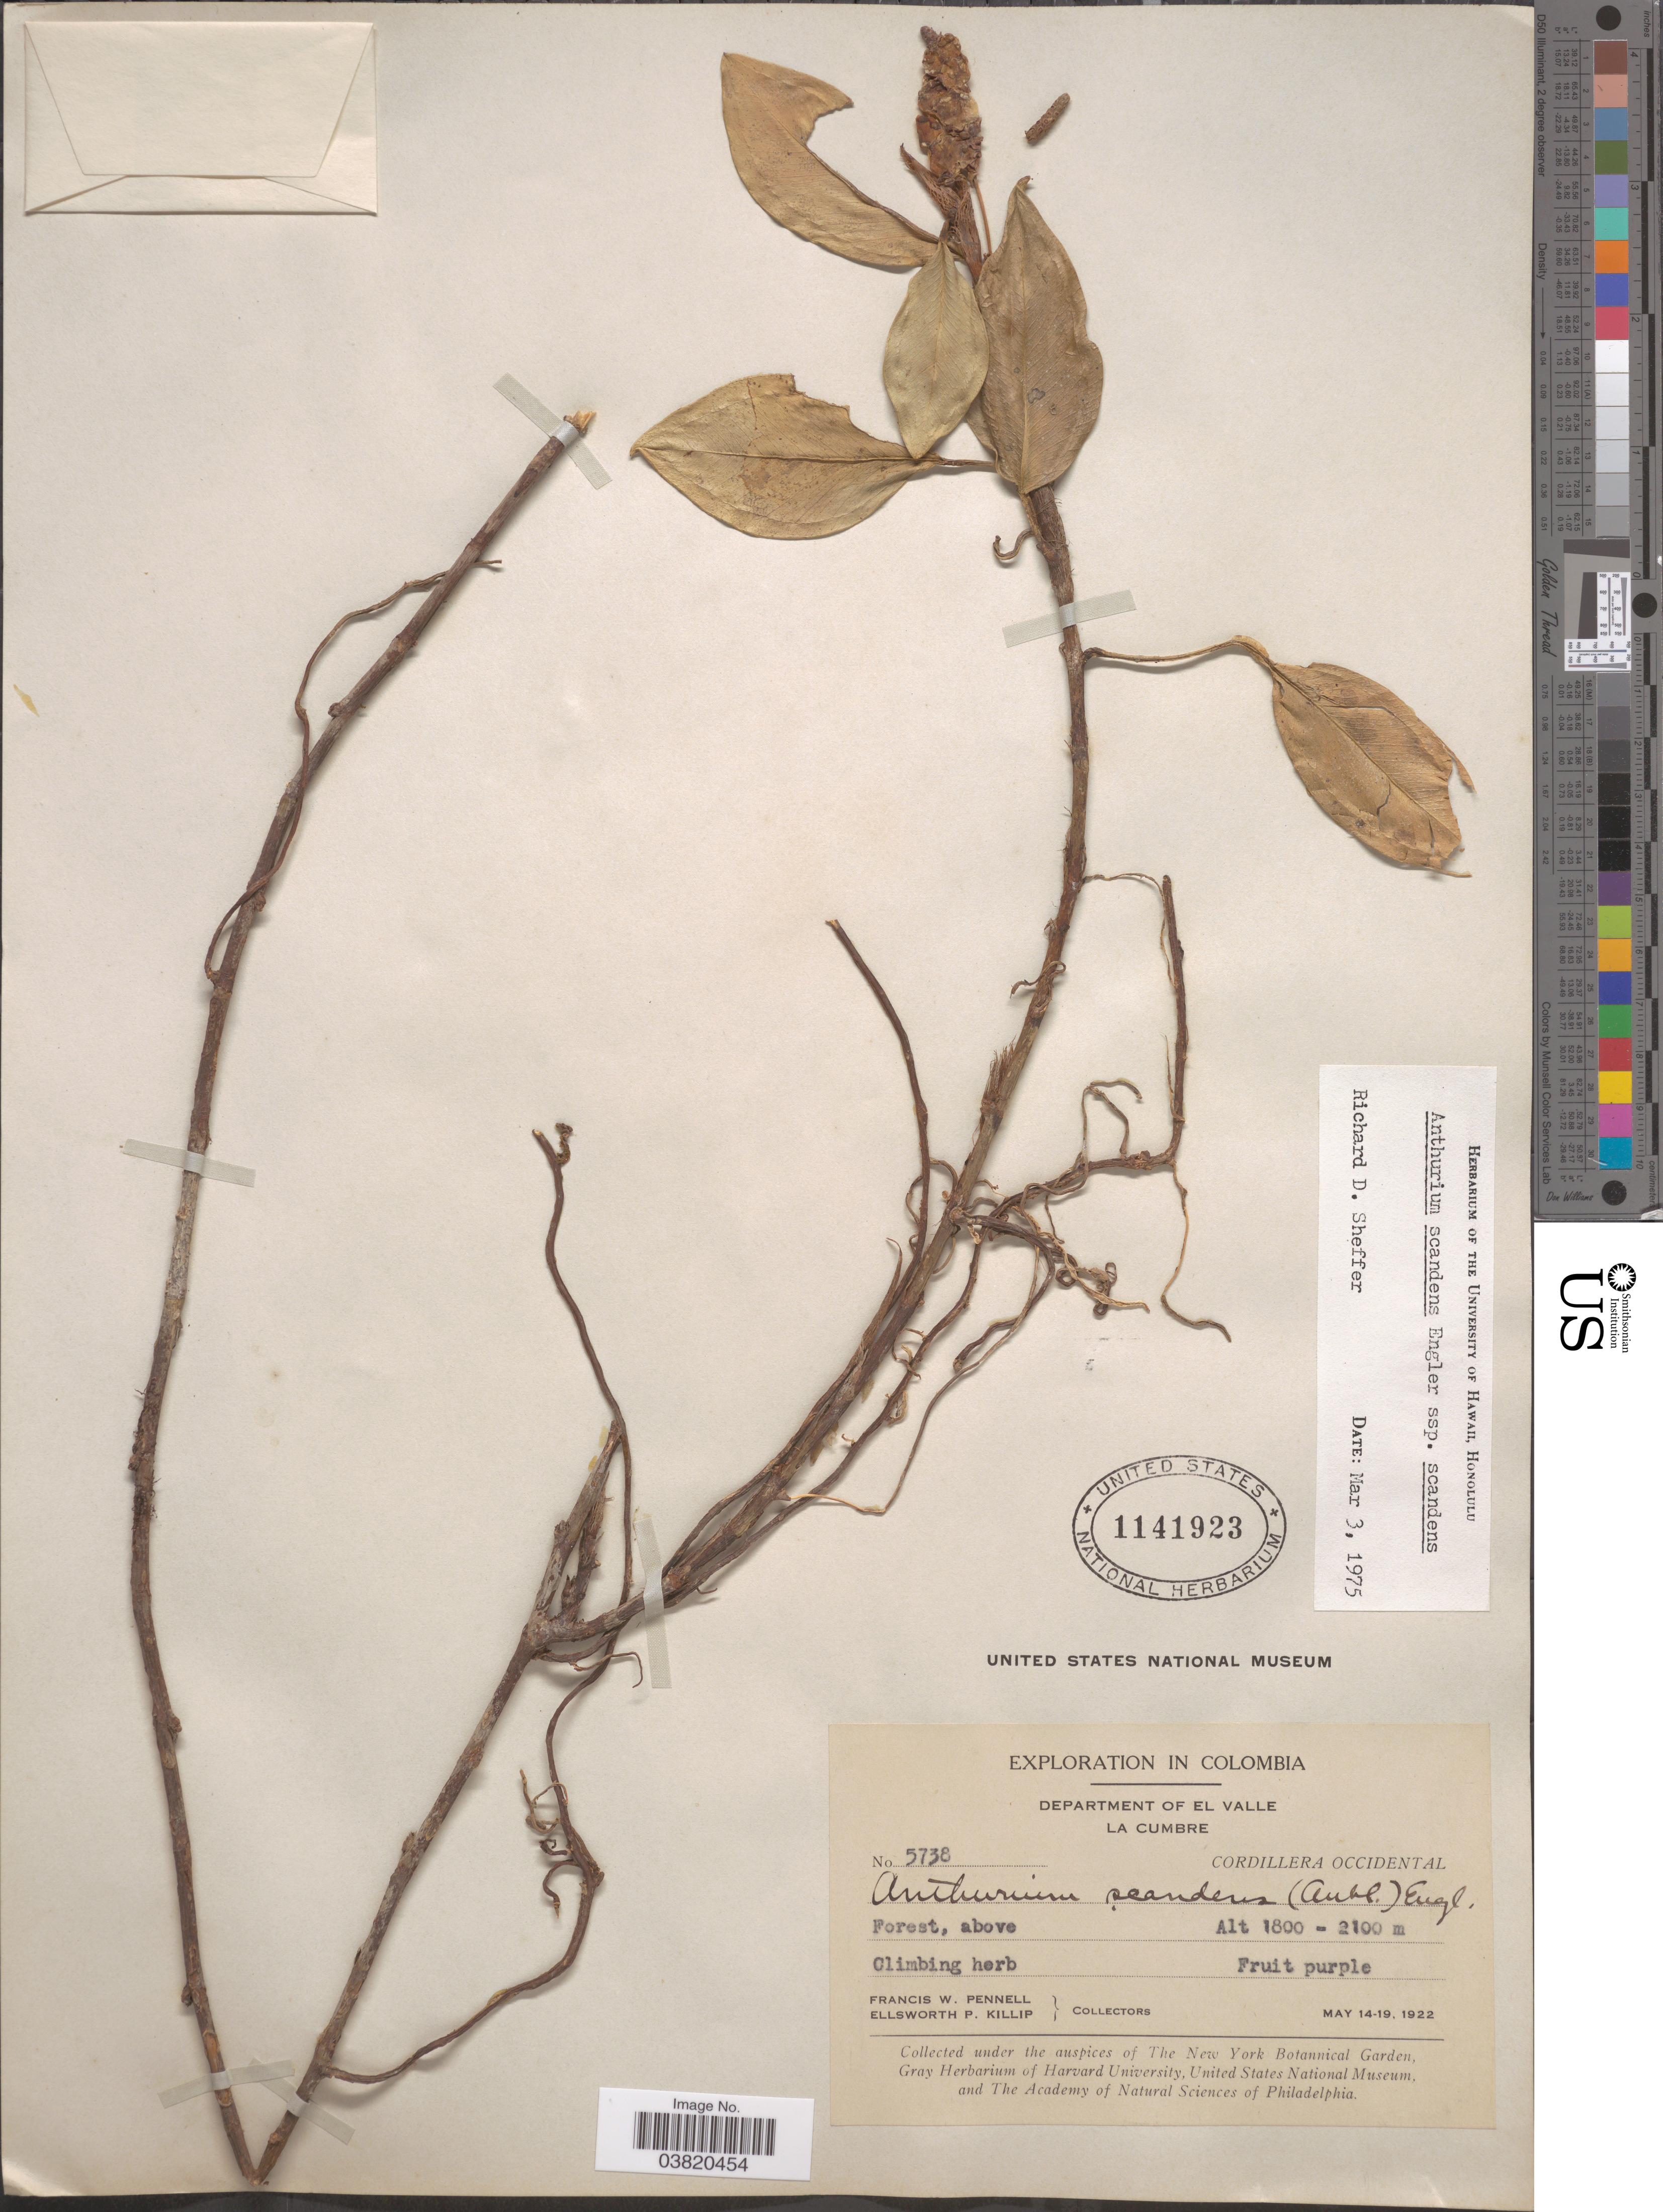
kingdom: Plantae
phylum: Tracheophyta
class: Liliopsida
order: Alismatales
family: Araceae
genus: Anthurium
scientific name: Anthurium scandens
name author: (Aubl.) Engl.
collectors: F. W. Pennell & E. P. Killip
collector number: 5738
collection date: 1922-05-14/1922-05-19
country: Colombia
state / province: Valle del Cauca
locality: Department of El Valle. La Cumbre. Cordillera Occidental.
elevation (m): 1800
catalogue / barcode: US 1141923